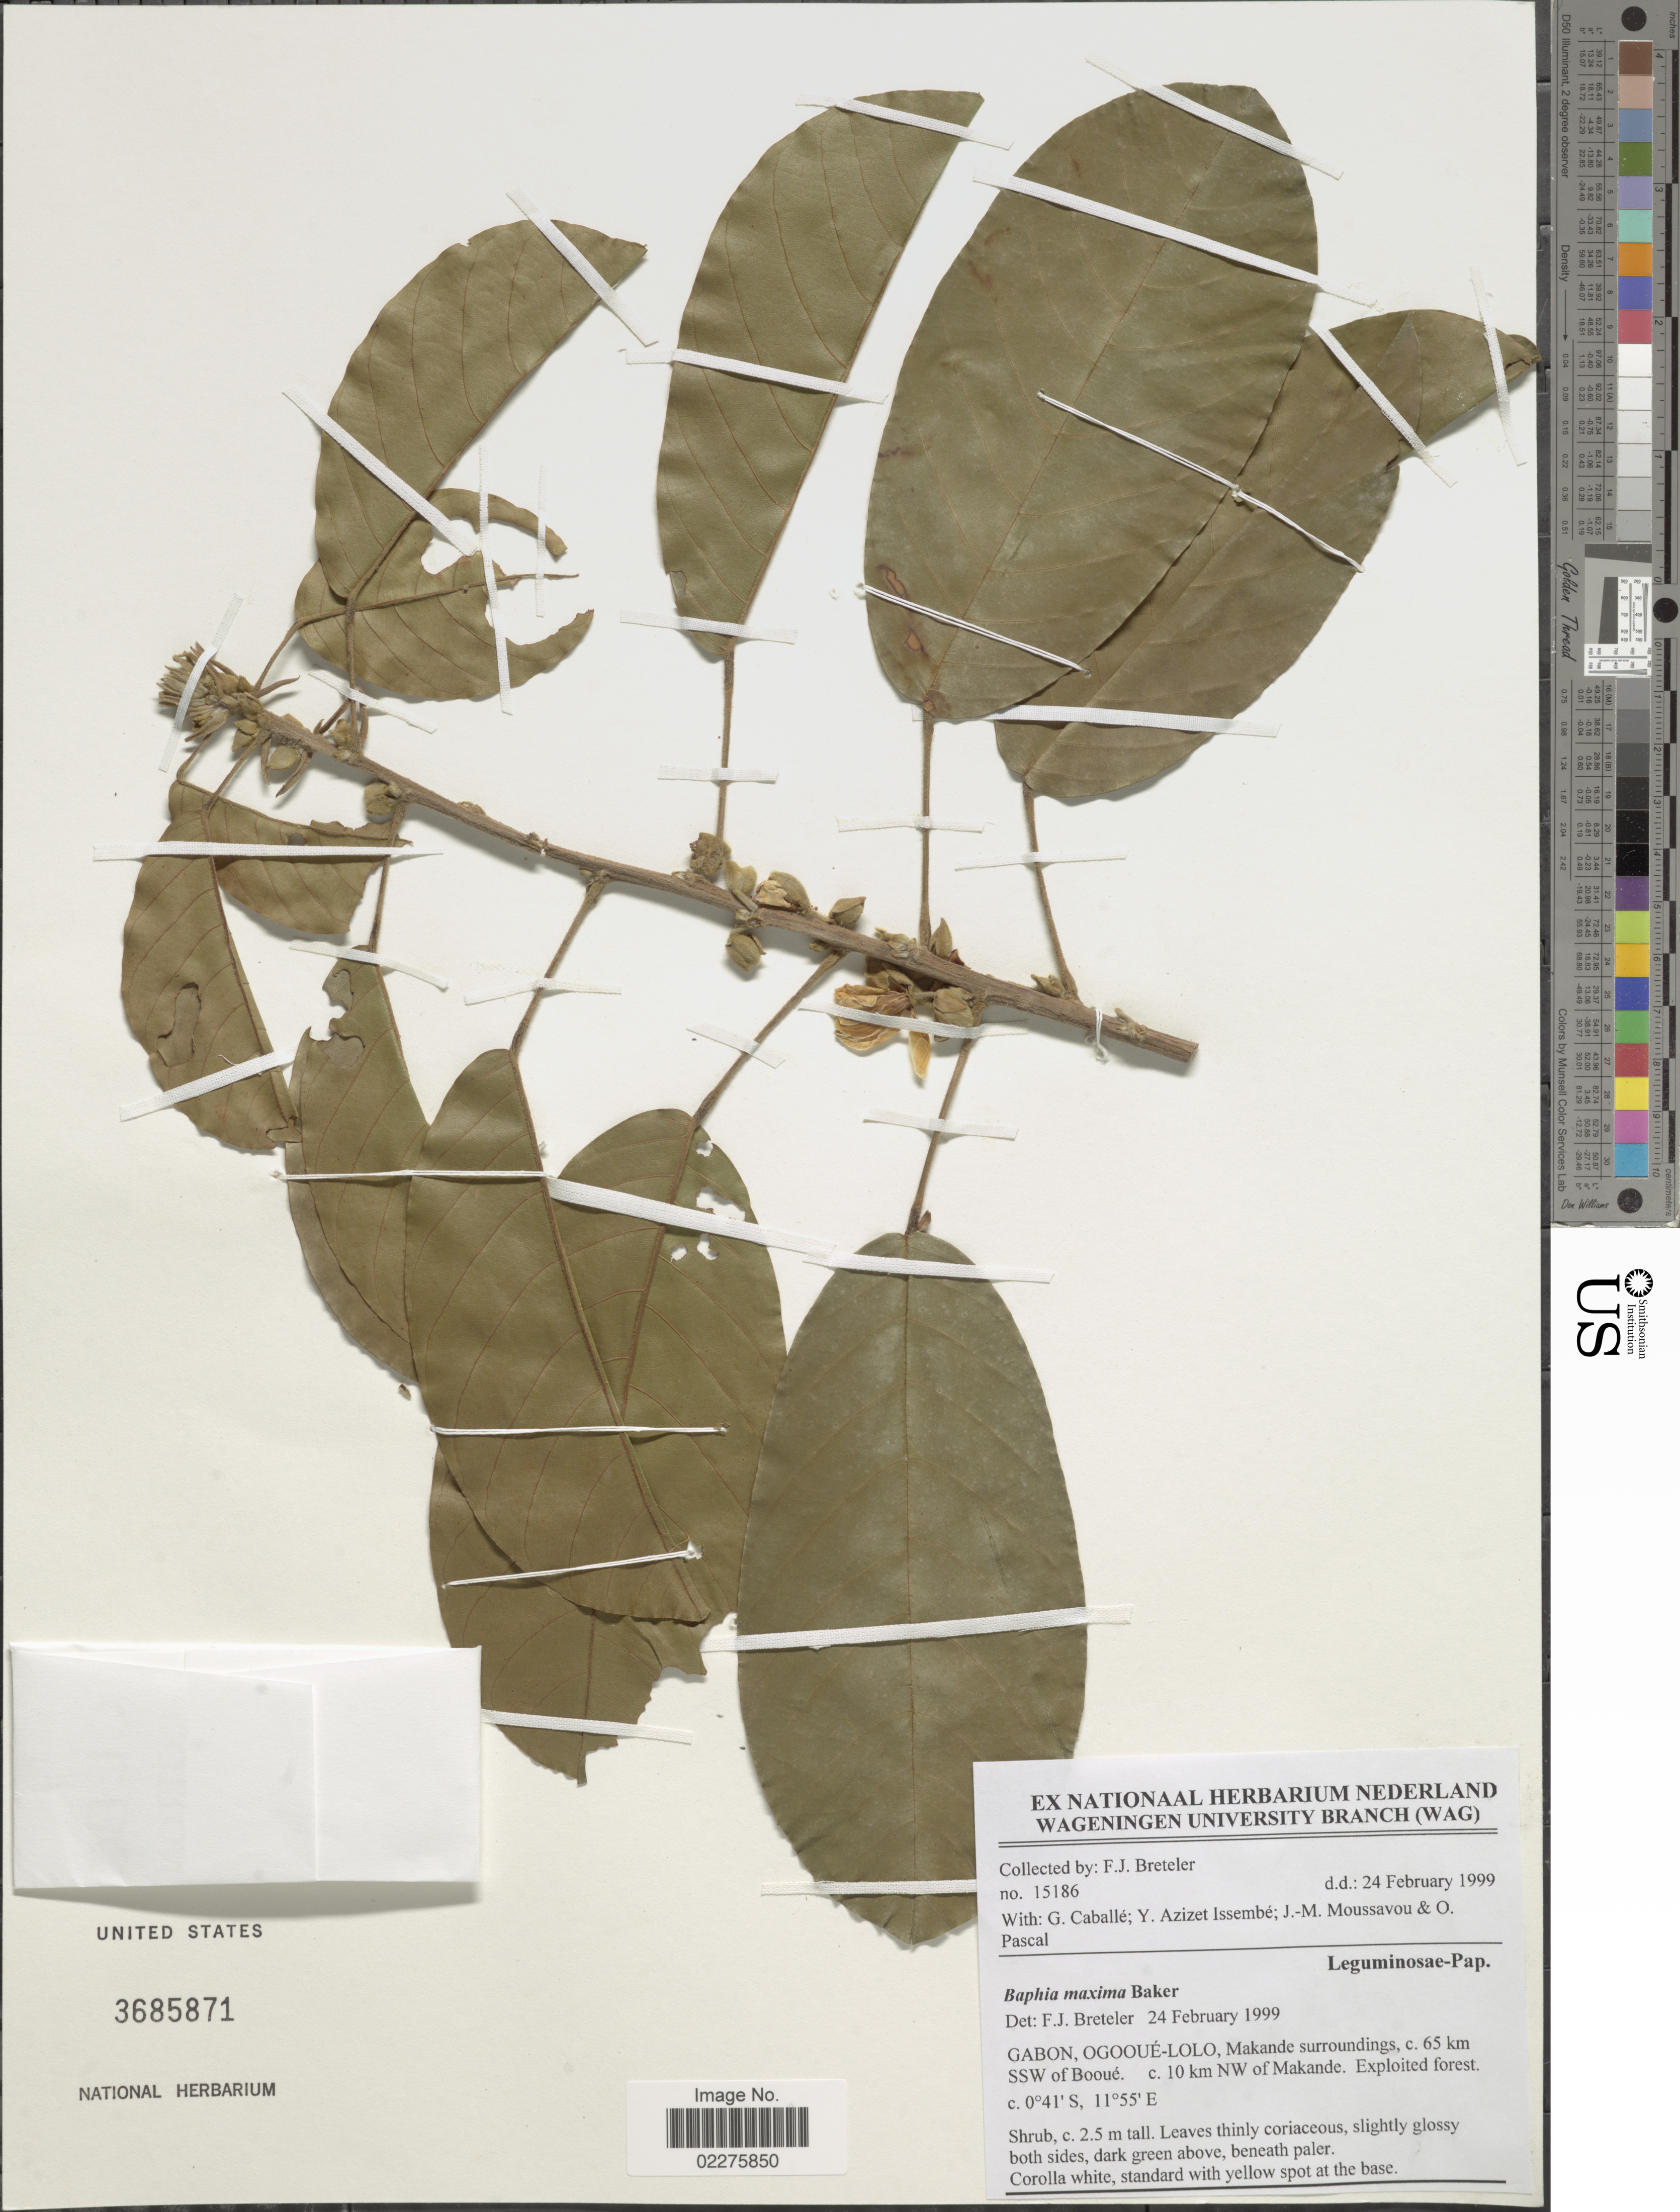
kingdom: Plantae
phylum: Tracheophyta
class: Magnoliopsida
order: Fabales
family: Fabaceae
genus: Baphia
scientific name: Baphia maxima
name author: Baker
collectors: F. J. Breteler, G. Caballé, Y. Issembe, J. Moussavou & O. Pascal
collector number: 15186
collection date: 1999-02-24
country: Gabon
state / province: Ogooue-Lolo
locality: Makande sourroundings, c. 65 km SSW of Booue, c. 10 km NW of Makande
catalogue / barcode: US 3685871